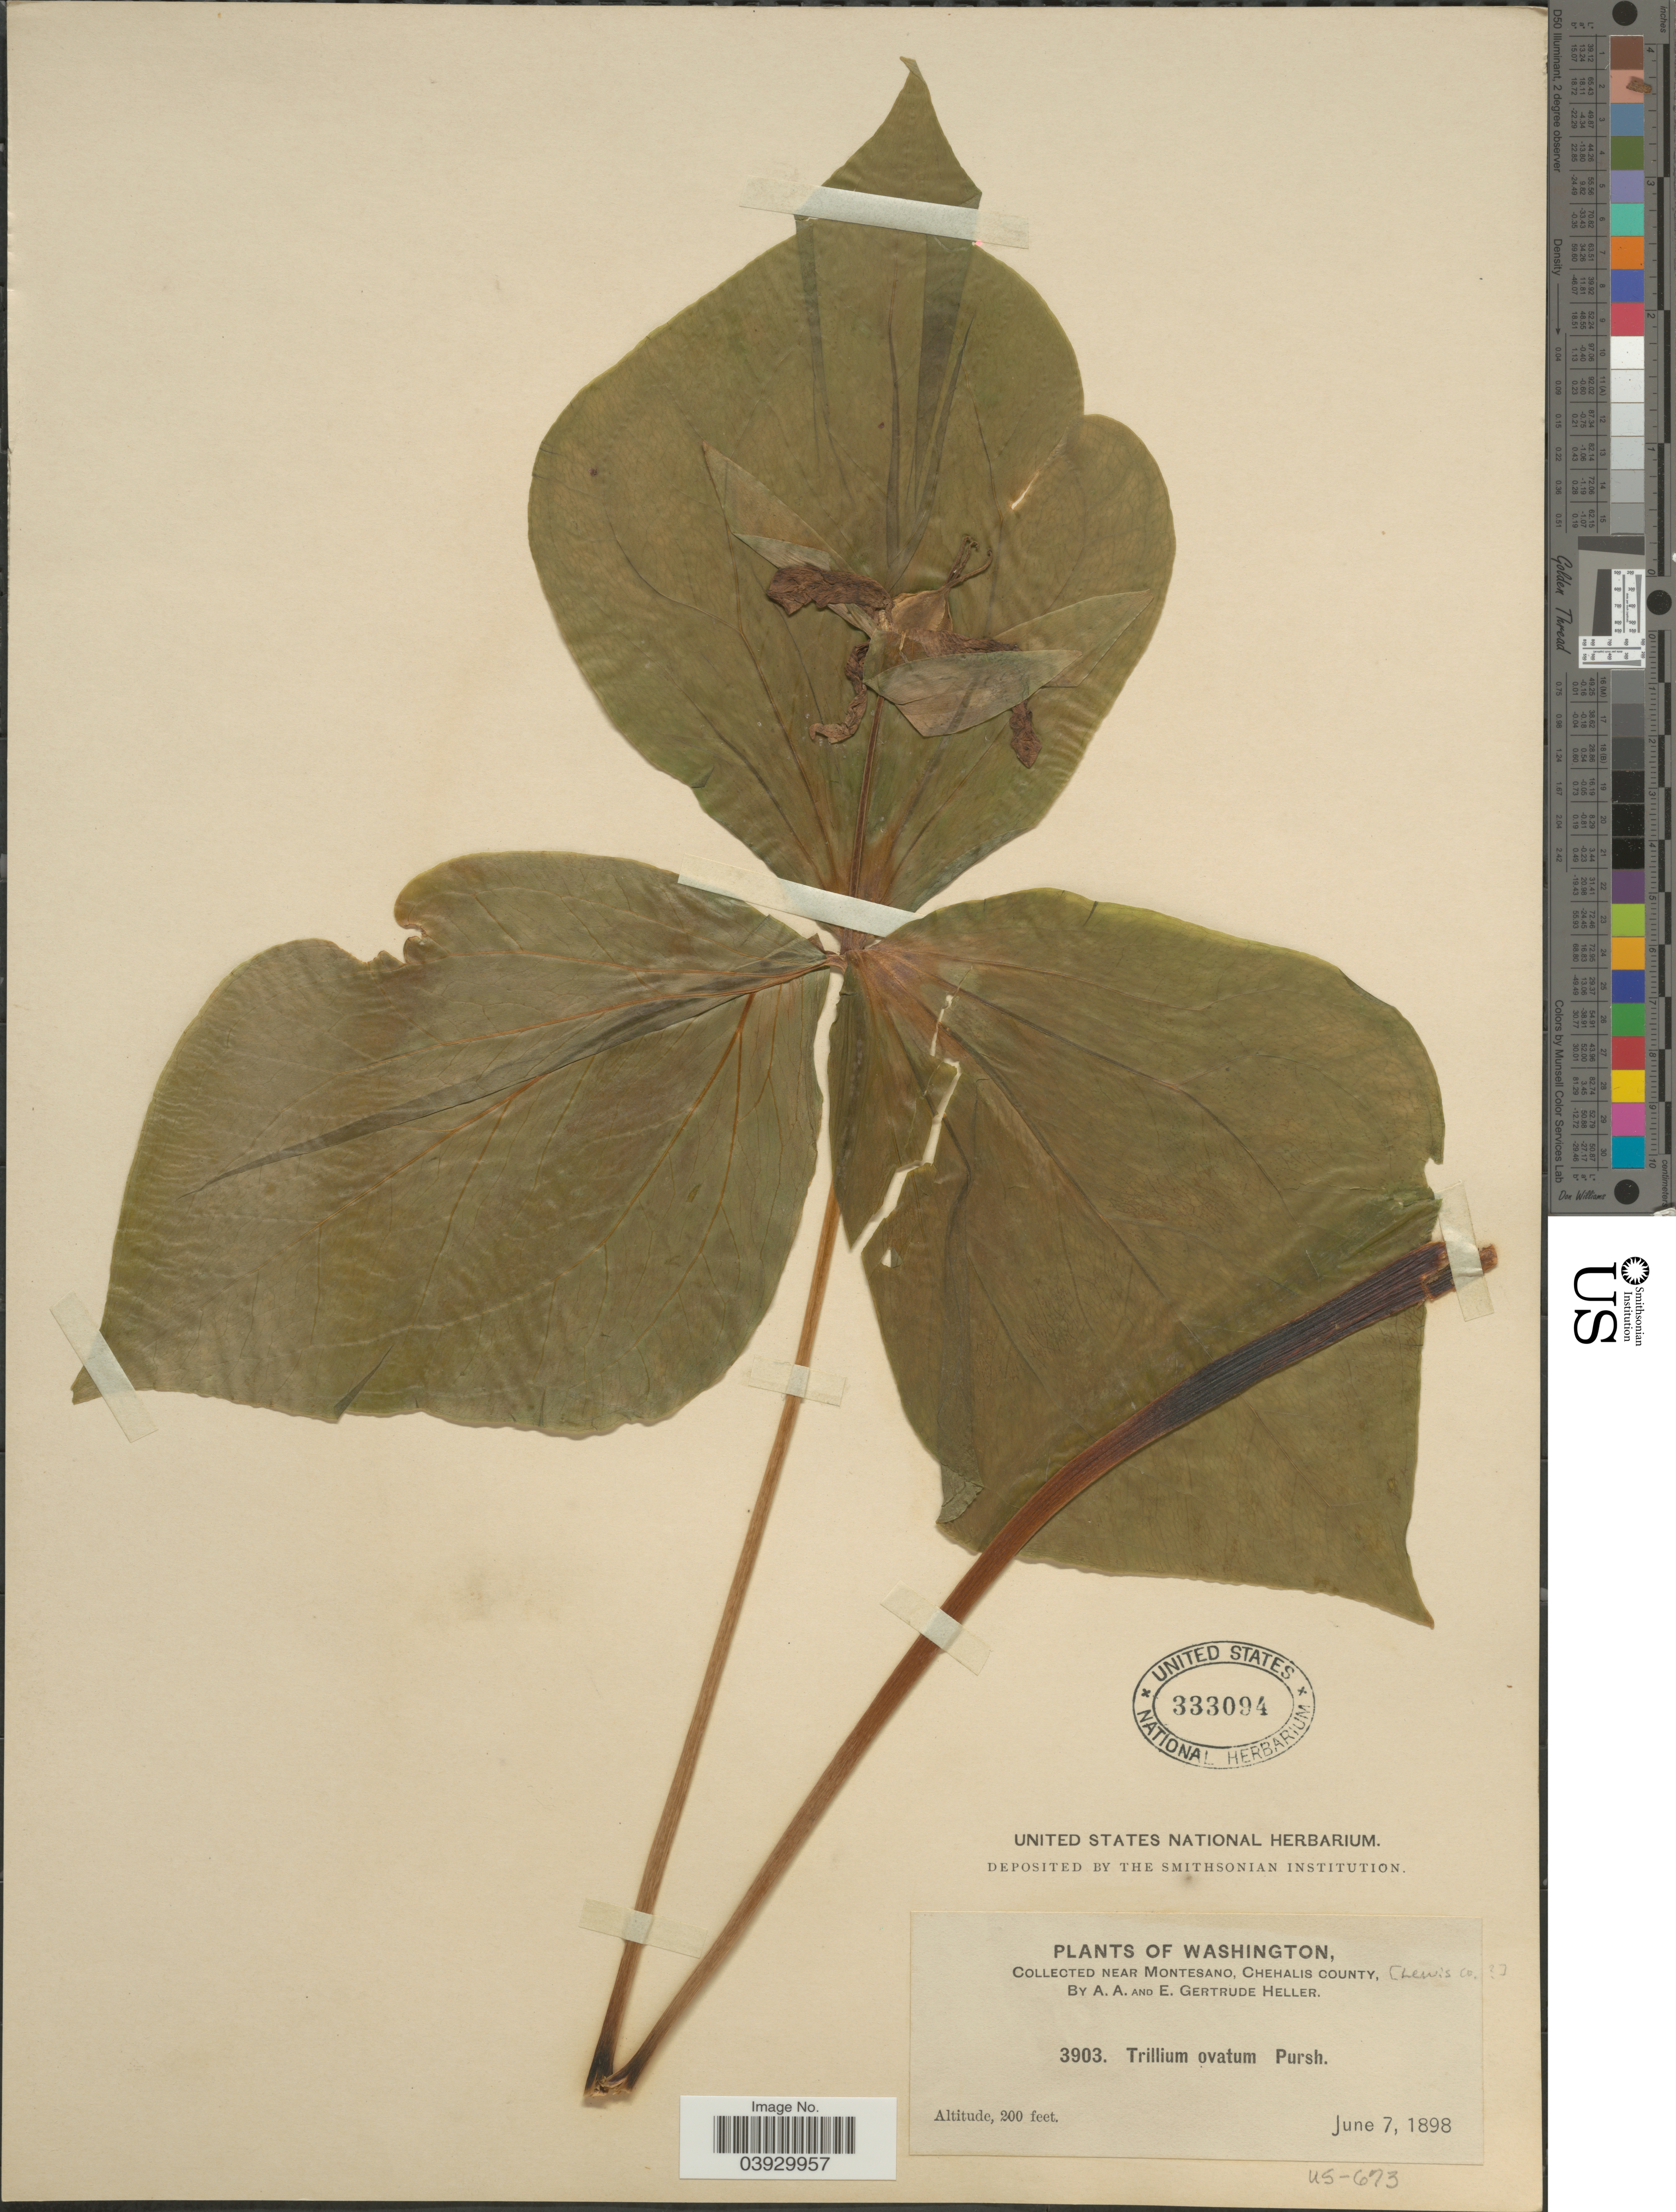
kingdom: Plantae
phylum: Tracheophyta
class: Liliopsida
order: Liliales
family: Melanthiaceae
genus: Trillium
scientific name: Trillium ovatum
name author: Pursh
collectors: A. A. Heller & E. G. Heller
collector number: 3903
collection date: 1898-06-07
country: United States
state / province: Washington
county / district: Lewis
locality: Near Montesano, Chehalis County, Lewis Co.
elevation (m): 61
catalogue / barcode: US 333094